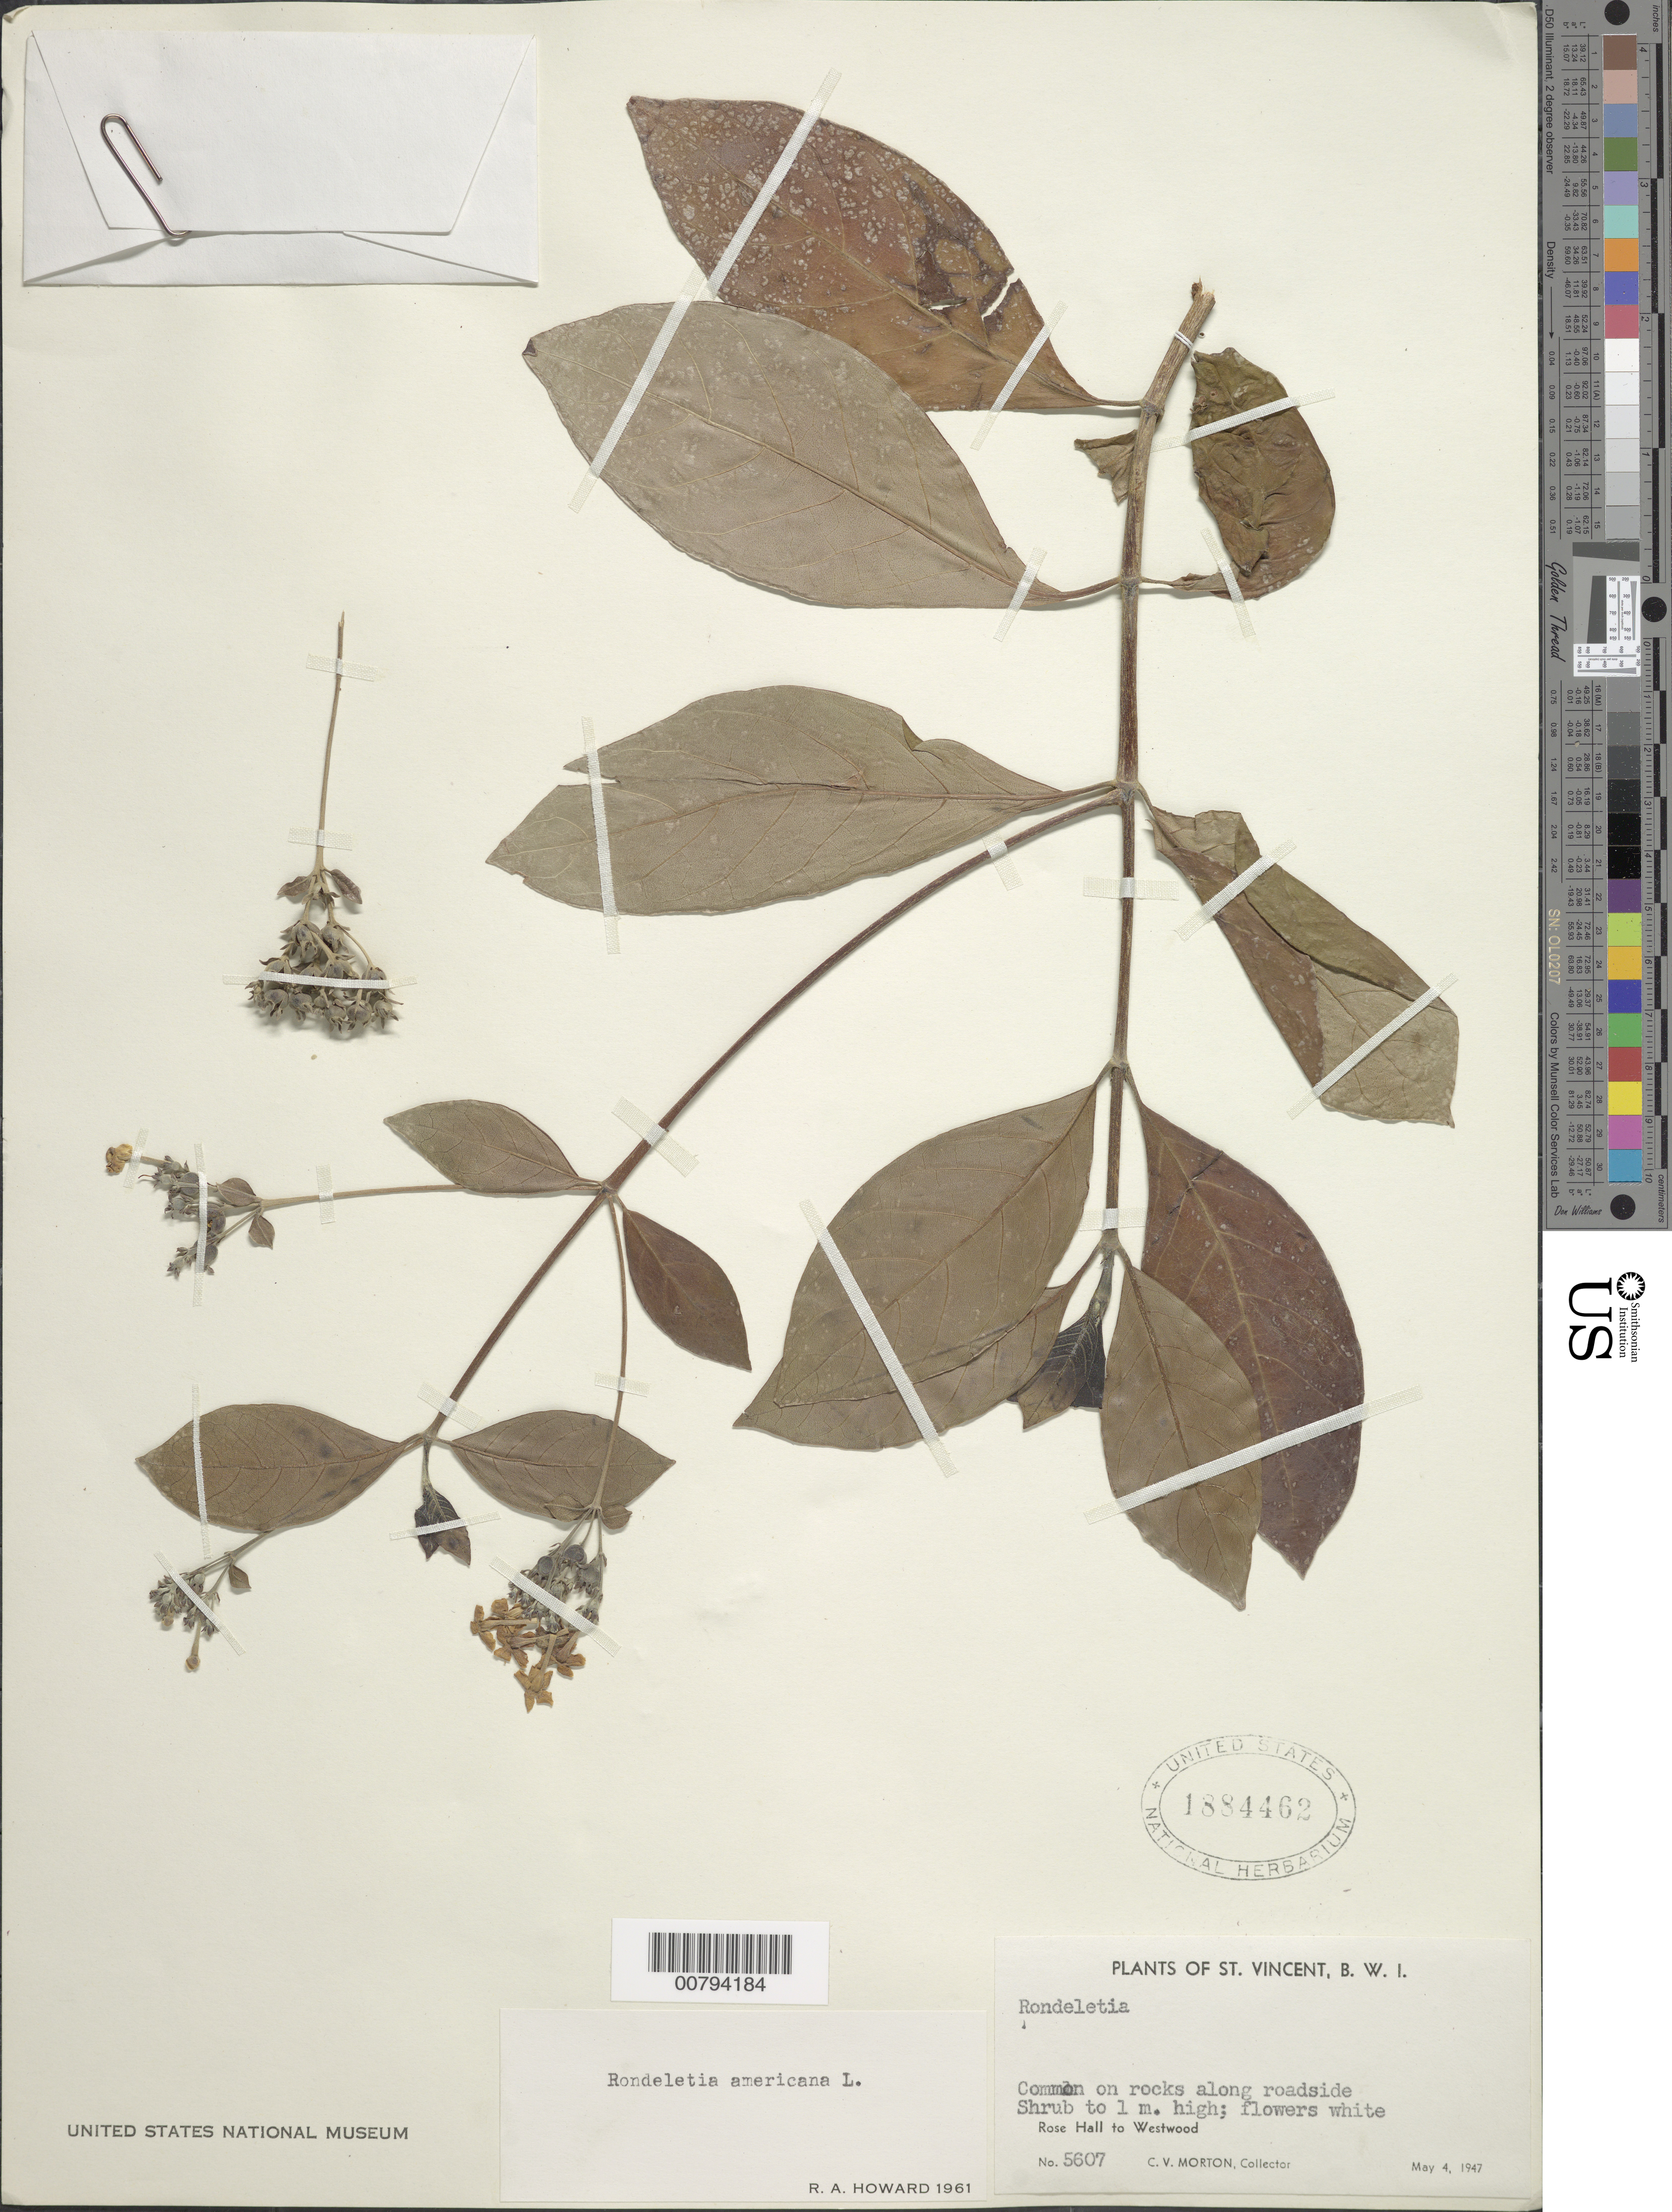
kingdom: Plantae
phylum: Tracheophyta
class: Magnoliopsida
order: Gentianales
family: Rubiaceae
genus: Rondeletia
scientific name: Rondeletia americana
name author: L.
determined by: Howard, R. A.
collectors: C. V. Morton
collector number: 5607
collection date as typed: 04 May 1947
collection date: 1947-05-04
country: St. Vincent - Grenadines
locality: Rose Hall to Westwood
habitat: On rocks along roadside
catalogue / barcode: US 1884462